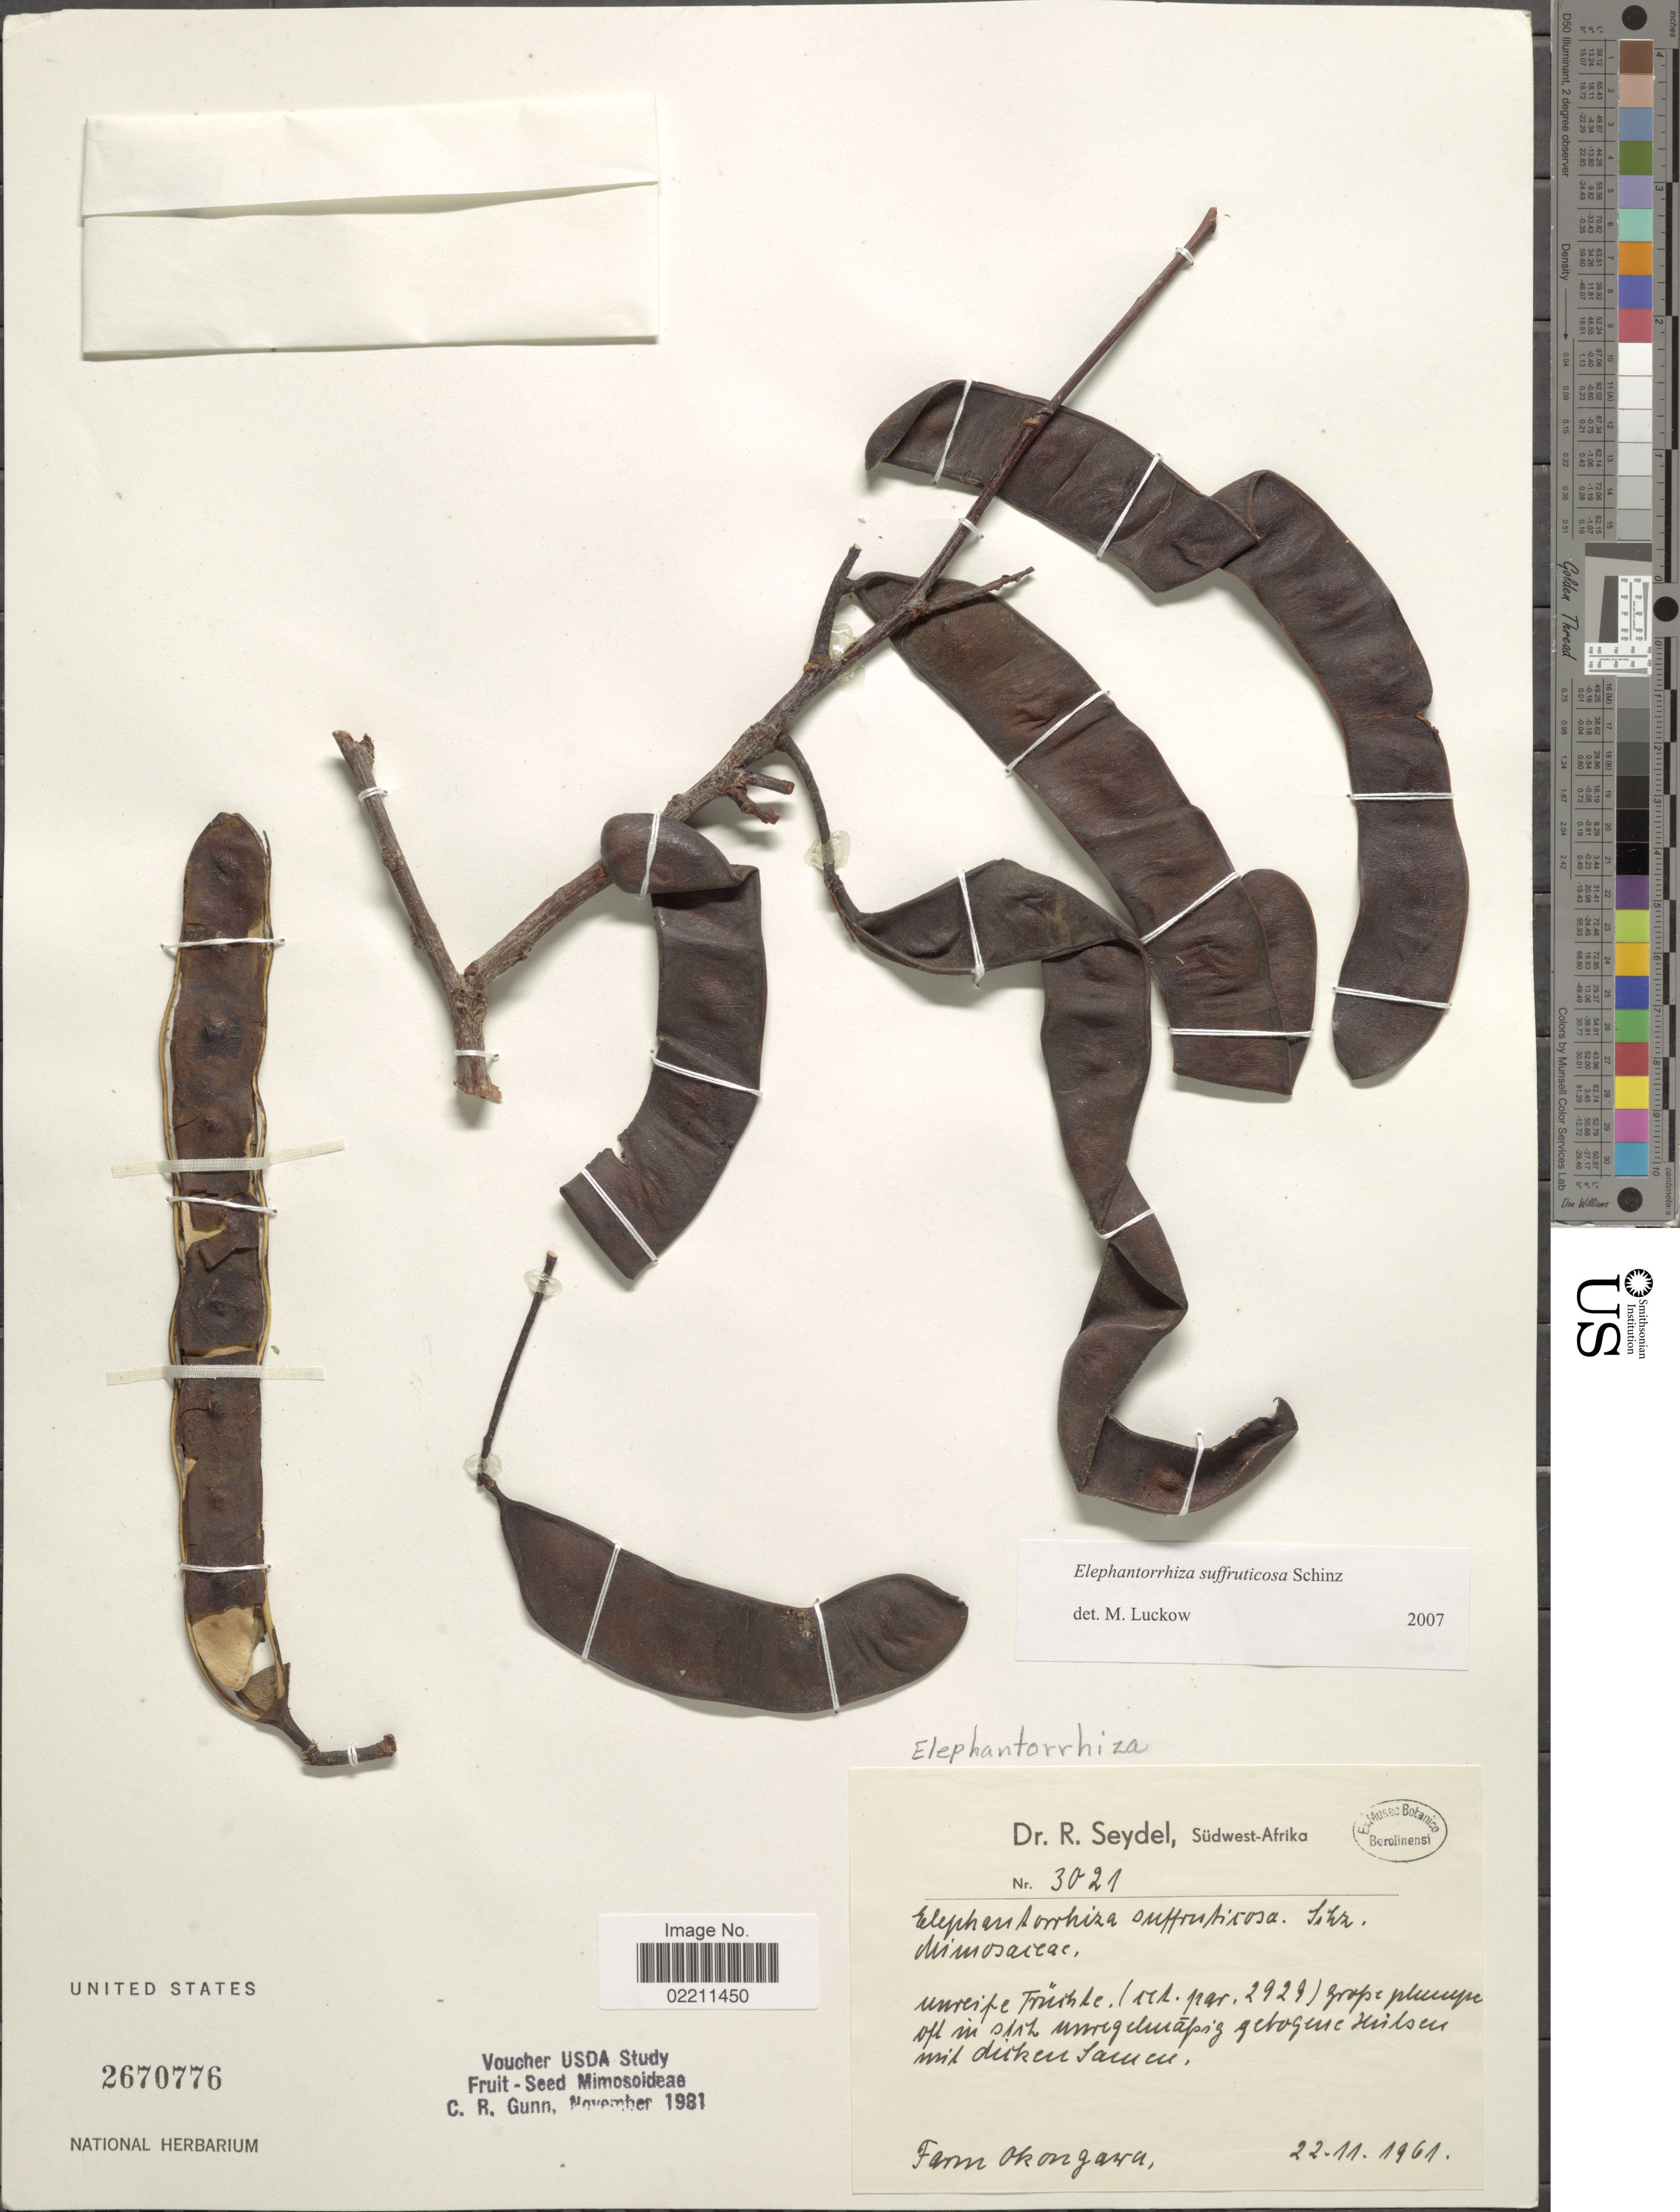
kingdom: Plantae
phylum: Tracheophyta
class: Magnoliopsida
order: Fabales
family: Fabaceae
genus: Entada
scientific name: Entada rangei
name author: (Harms) S.A. O'Donnell & G.P. Lewis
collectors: R. Seydel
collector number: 3021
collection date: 1961-11-22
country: Namibia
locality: Sudwest-Afrika. Farm Okongawa.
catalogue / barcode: US 2670776